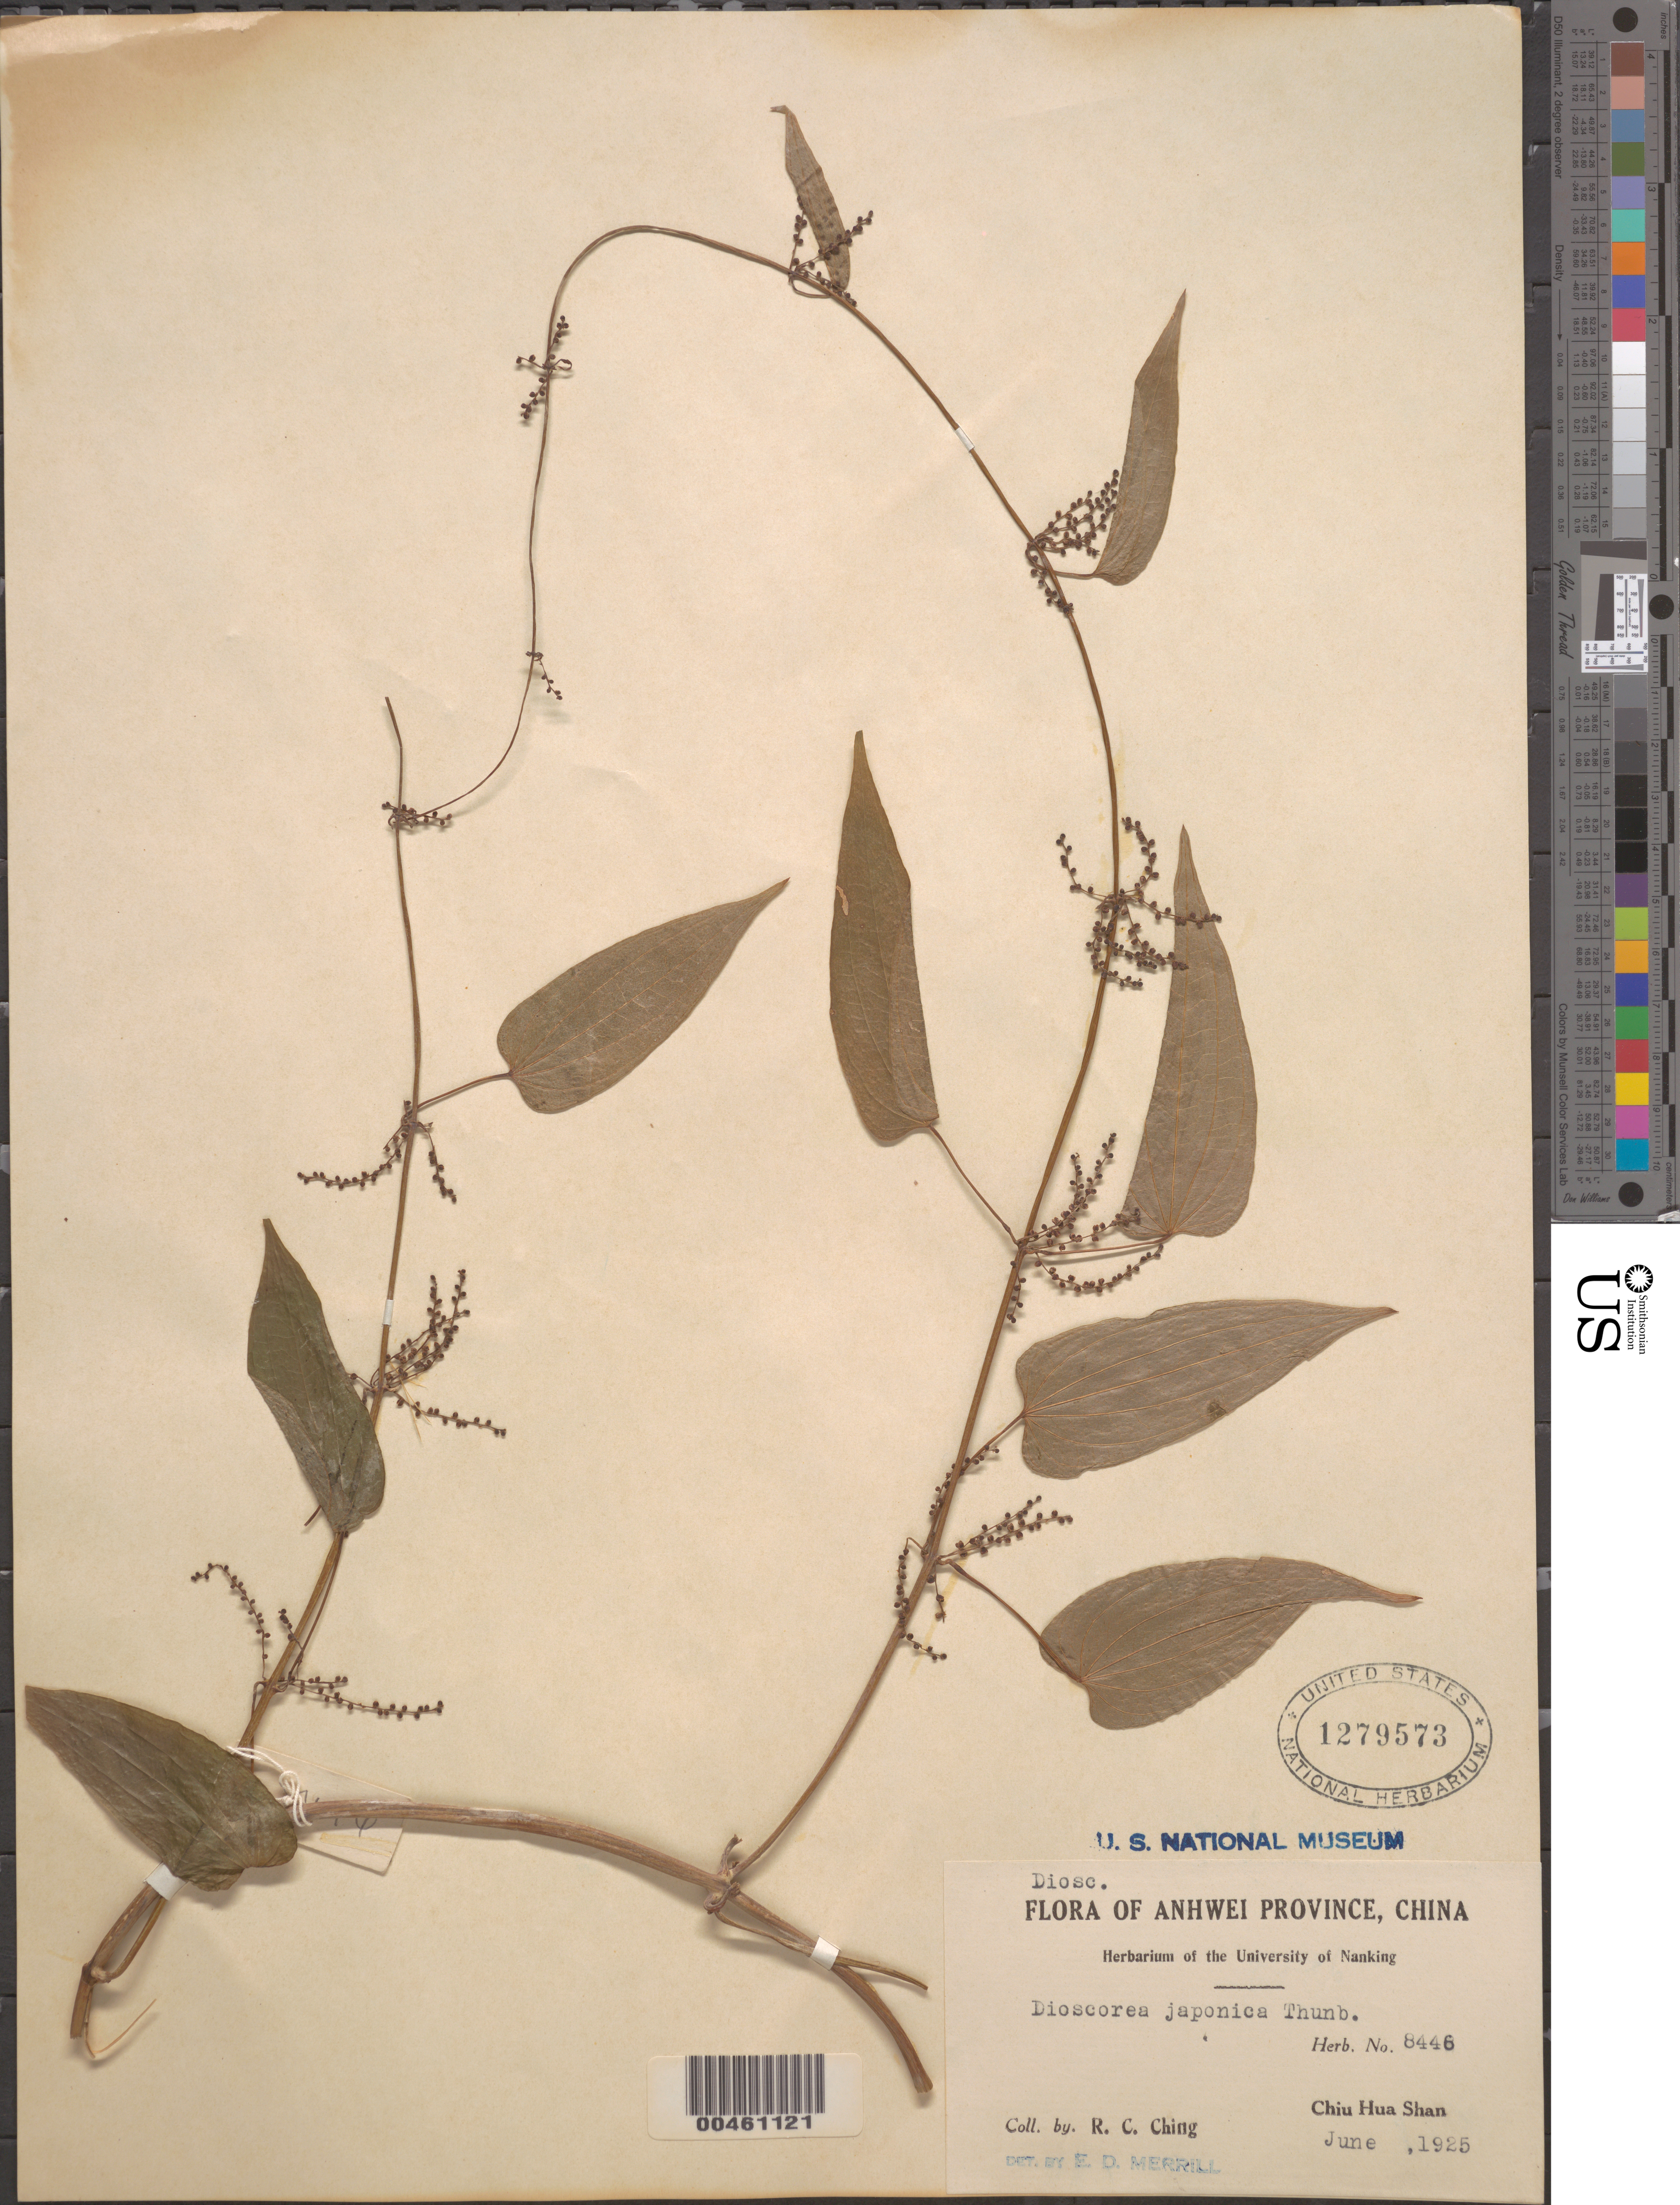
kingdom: Plantae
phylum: Tracheophyta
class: Liliopsida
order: Dioscoreales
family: Dioscoreaceae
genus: Dioscorea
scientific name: Dioscorea japonica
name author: Thunb.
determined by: Merrill, Elmer D.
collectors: R. C. Ching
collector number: Herb. No. 8446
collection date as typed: Jun 1925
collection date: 1925-06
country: China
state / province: Anhui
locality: Chiu Hua Shan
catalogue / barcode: US 1279573